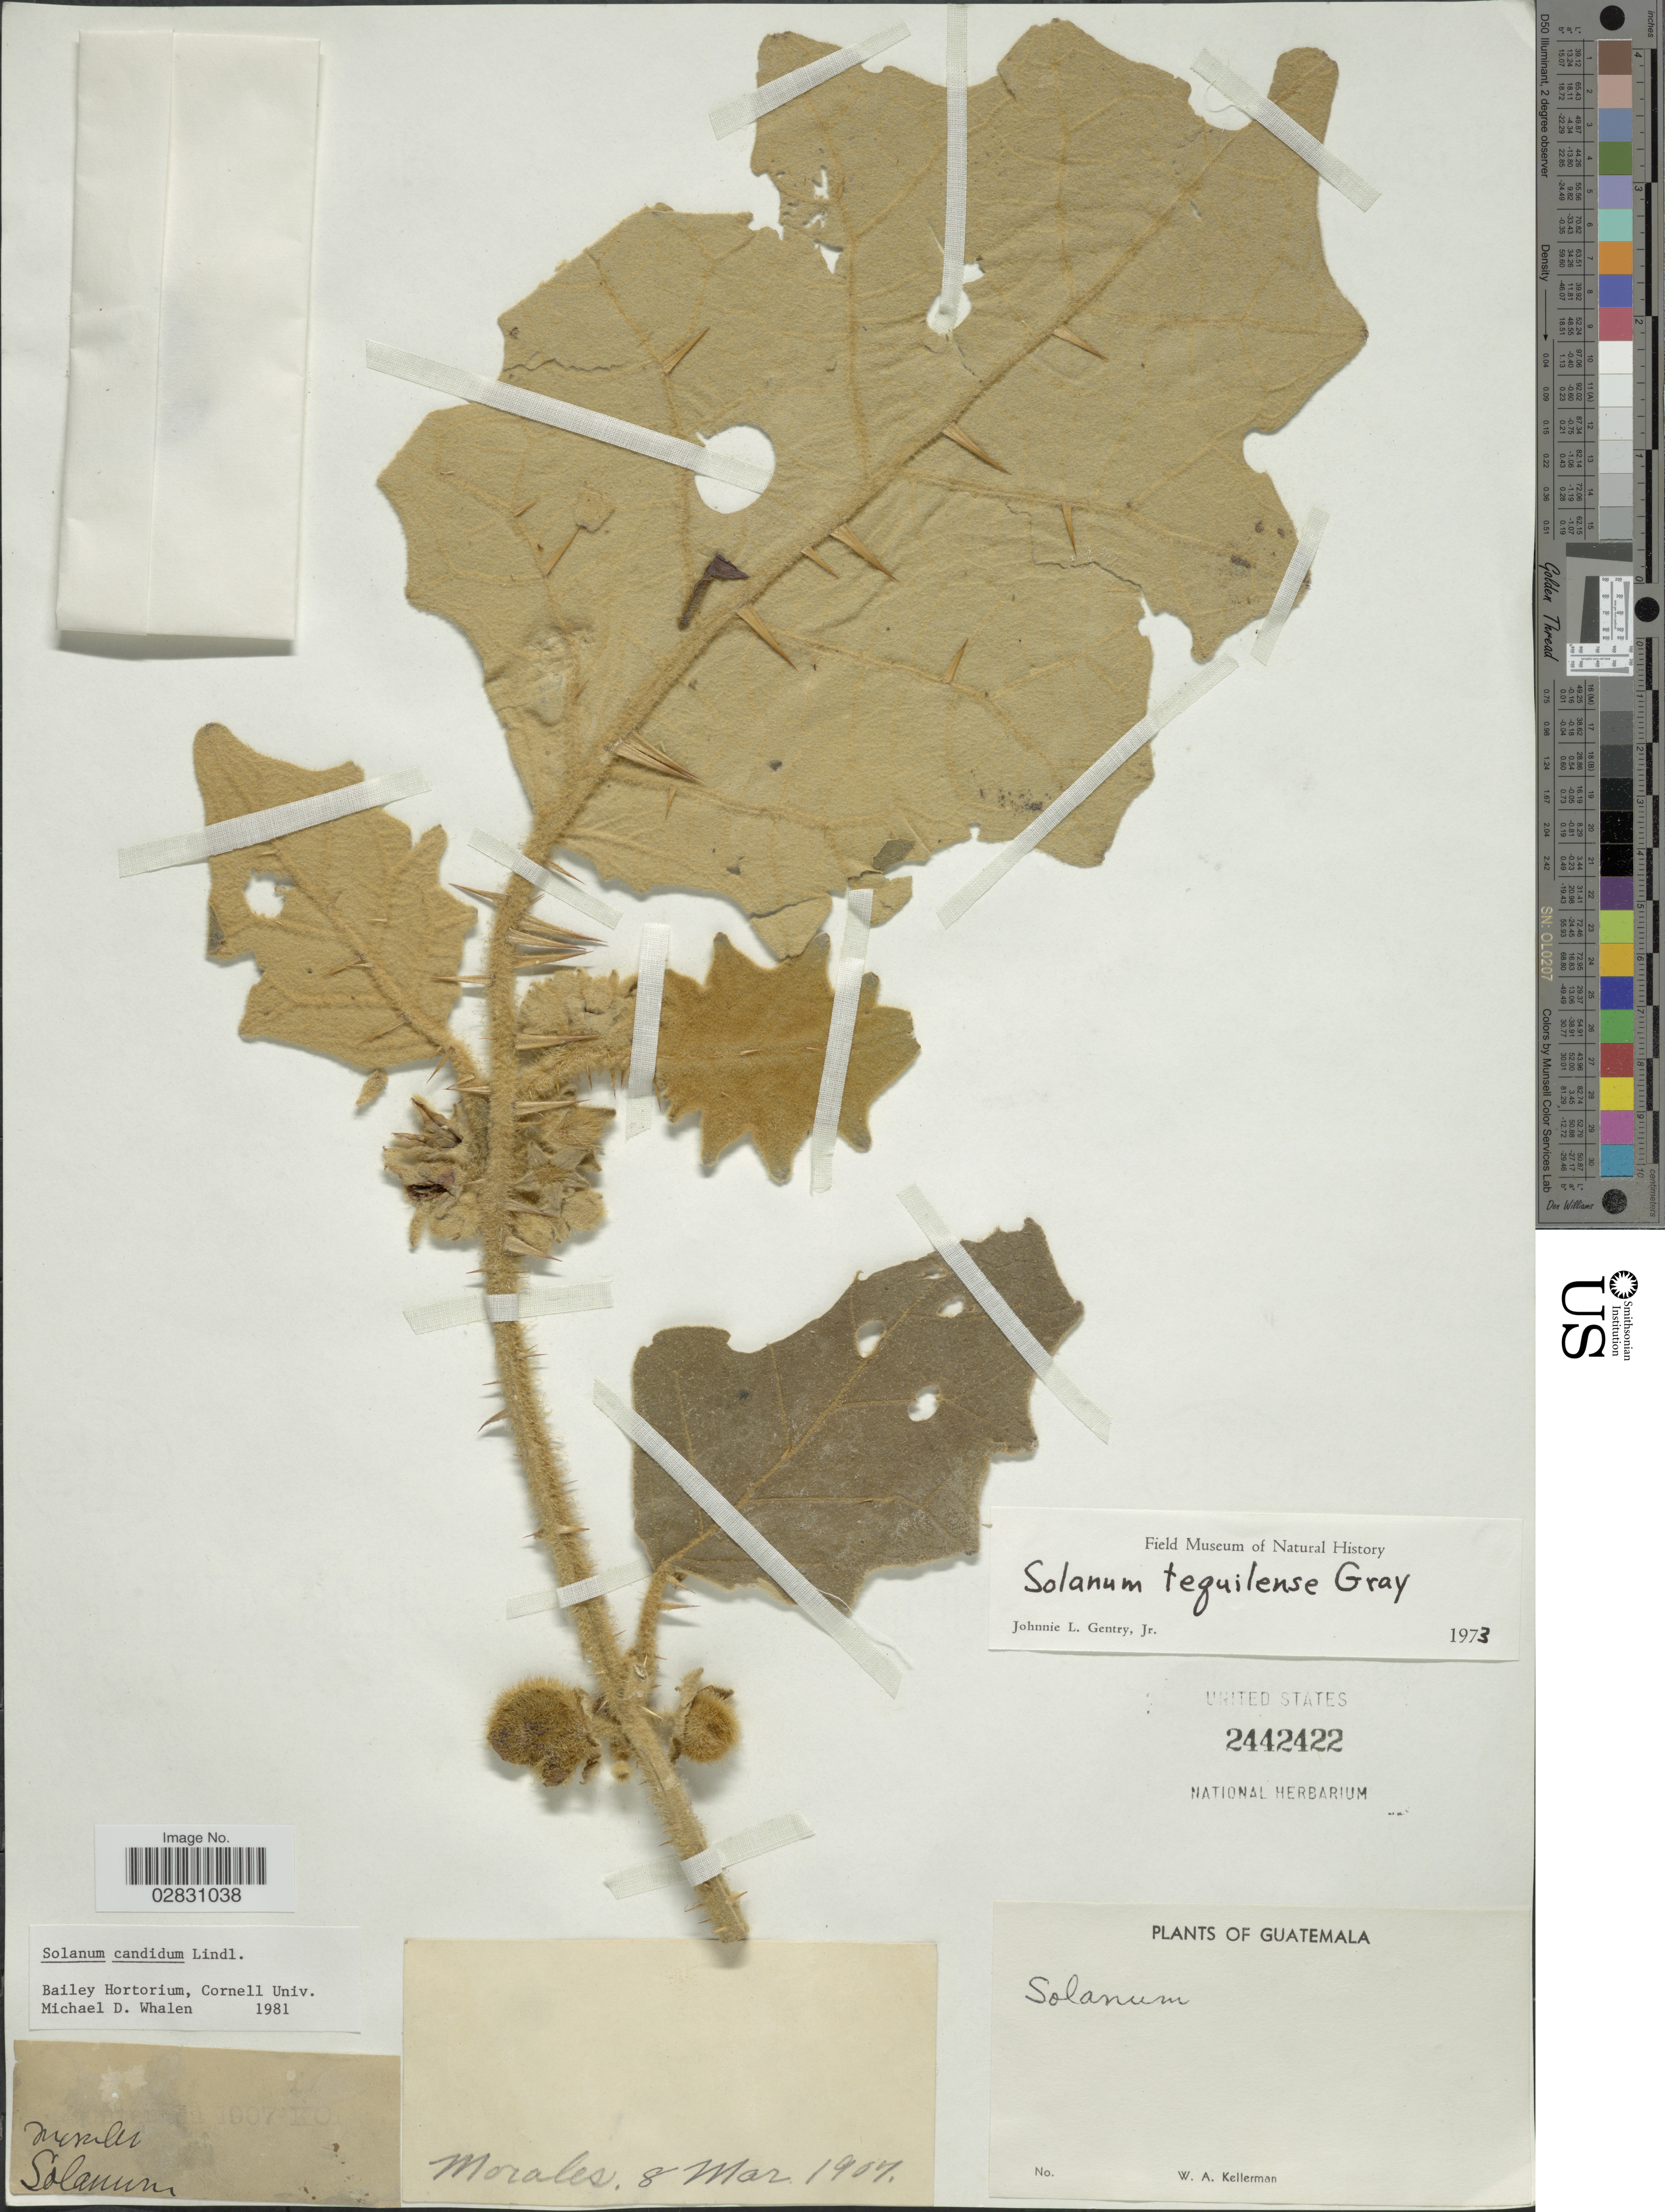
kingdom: Plantae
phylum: Tracheophyta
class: Magnoliopsida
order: Solanales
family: Solanaceae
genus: Solanum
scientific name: Solanum candidum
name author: Lindl.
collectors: W. Kellerman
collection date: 1907-03-08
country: Guatemala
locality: Morales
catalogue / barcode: US 2442422